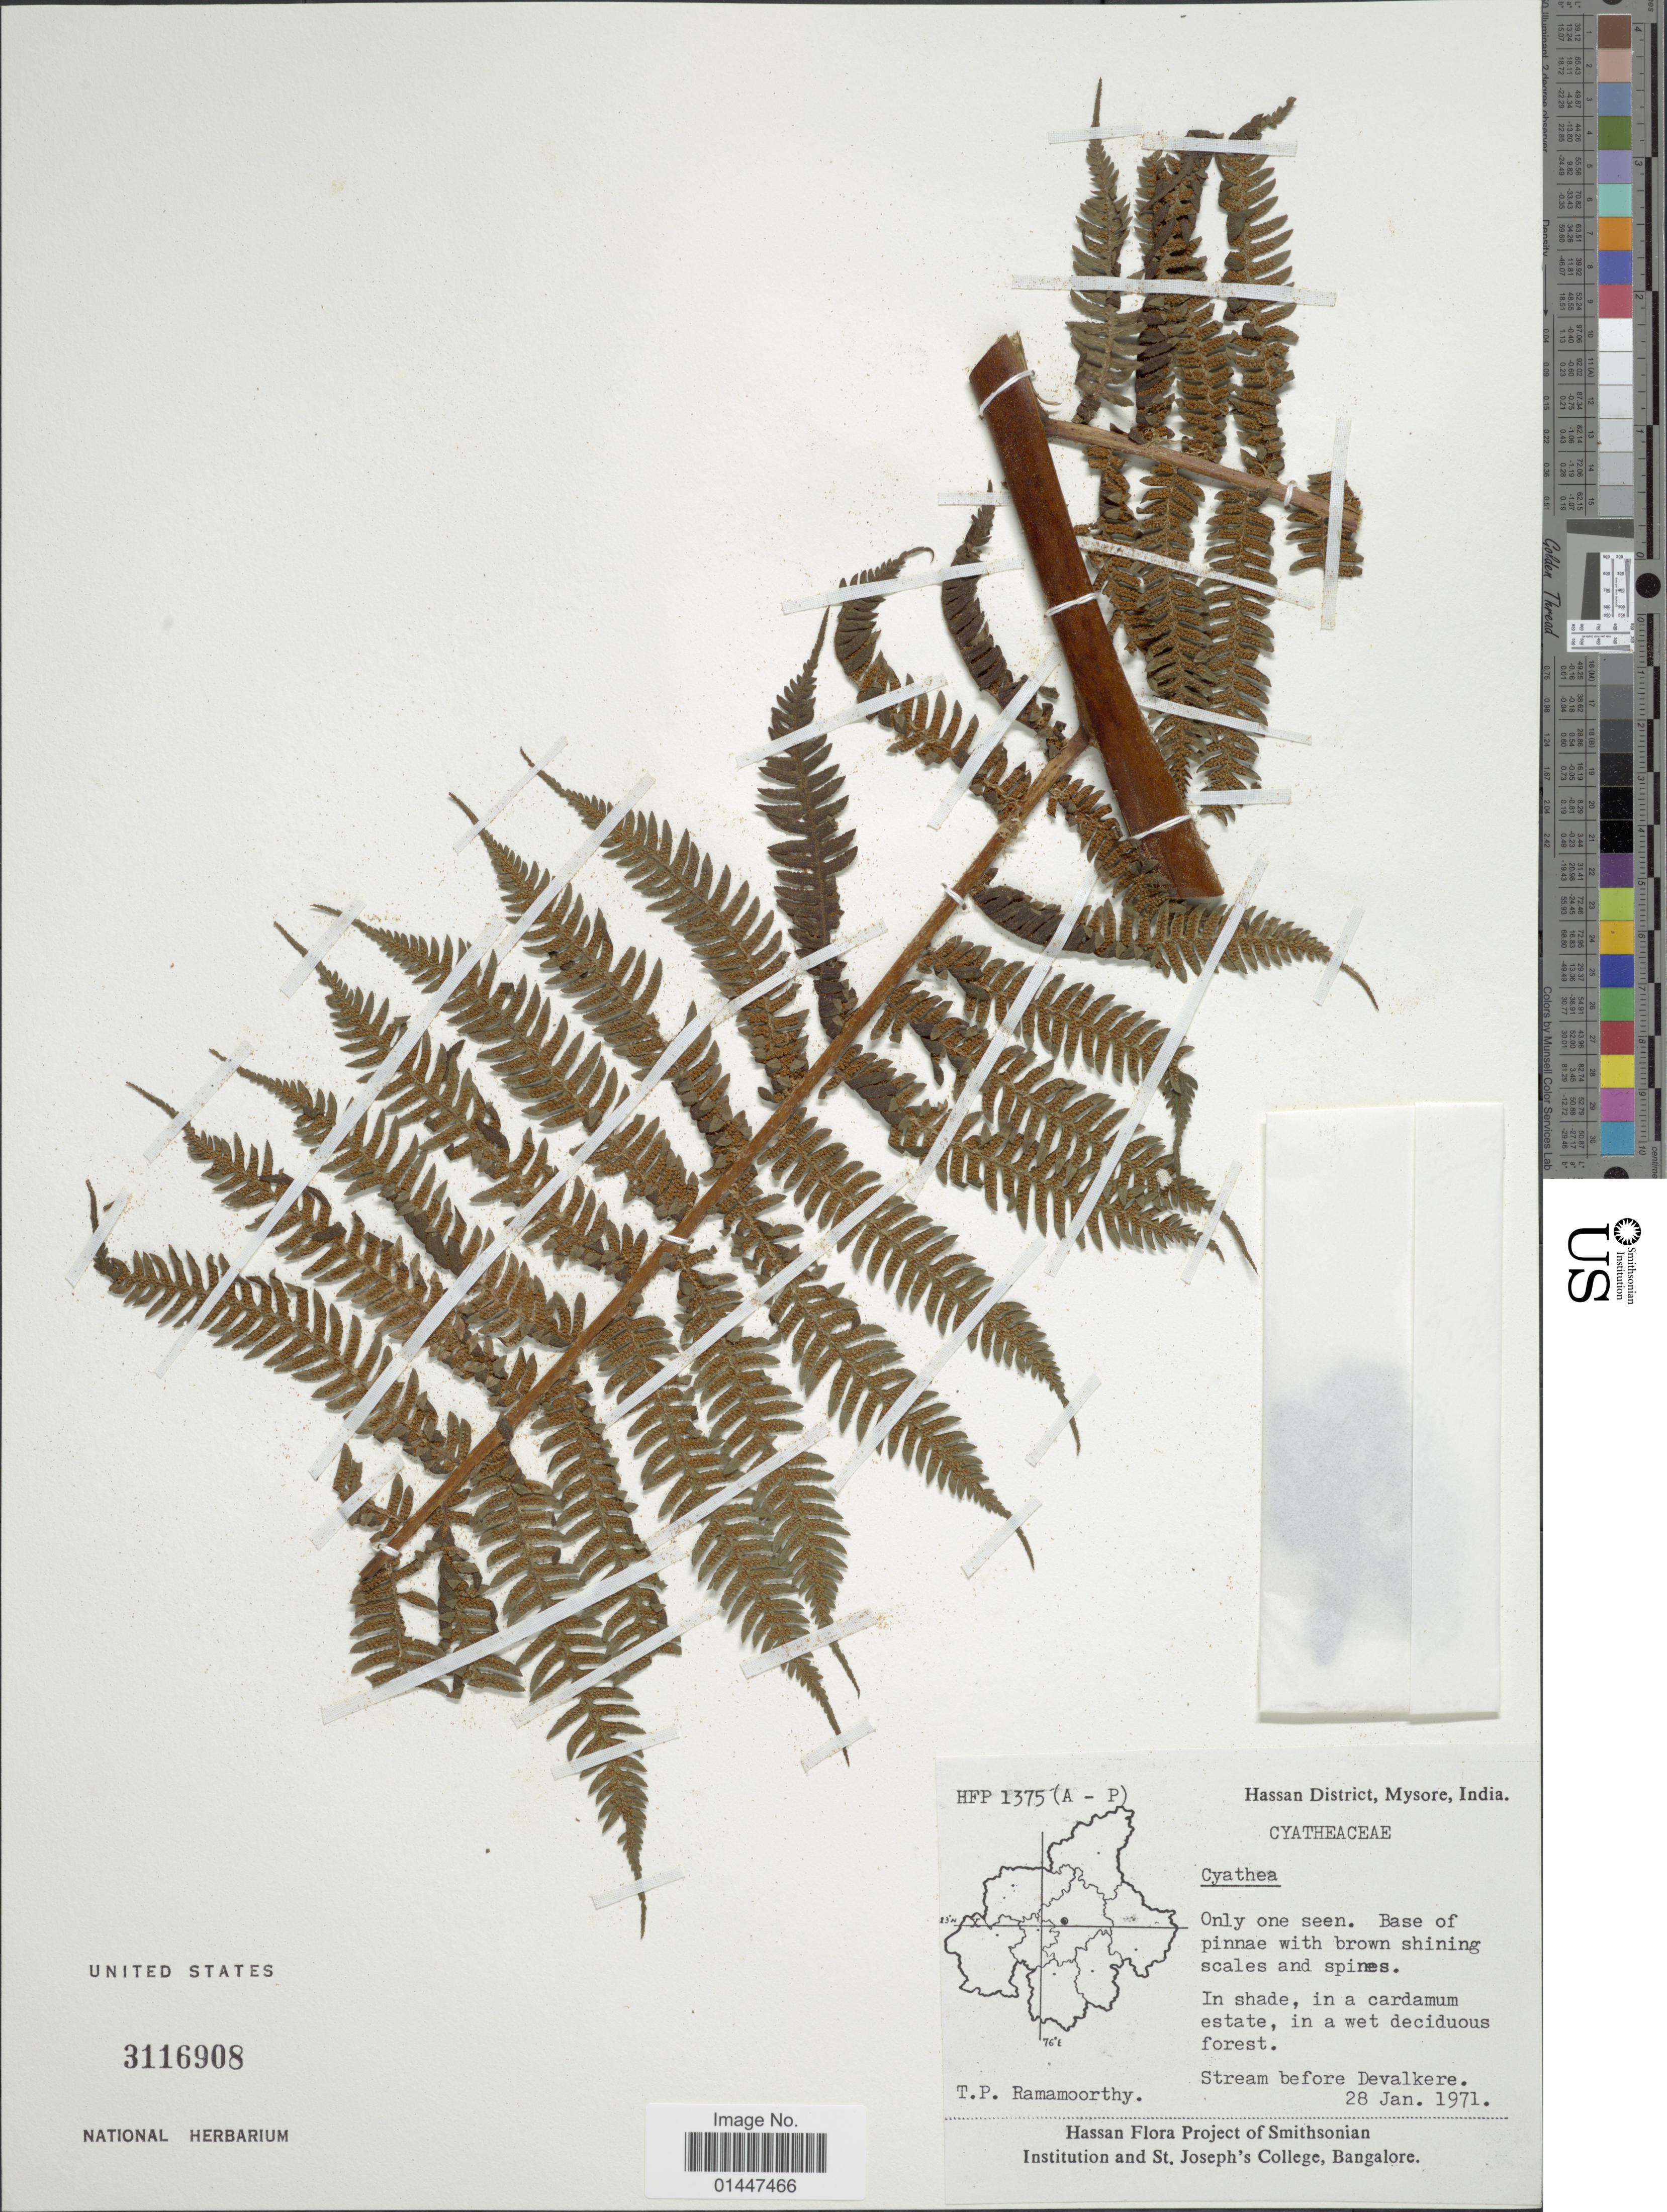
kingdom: Plantae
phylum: Tracheophyta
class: Polypodiopsida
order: Cyatheales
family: Cyatheaceae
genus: Sphaeropteris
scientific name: Sphaeropteris sp.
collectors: T. P. Ramamoorthy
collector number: HFP1375(A-P)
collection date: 1971-01-28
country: India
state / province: Karnataka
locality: Hassan District, Mysore. In shade, in a cardamum estate, in a wet deciduous forest. Stream before Devalkere.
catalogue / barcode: US 3116908